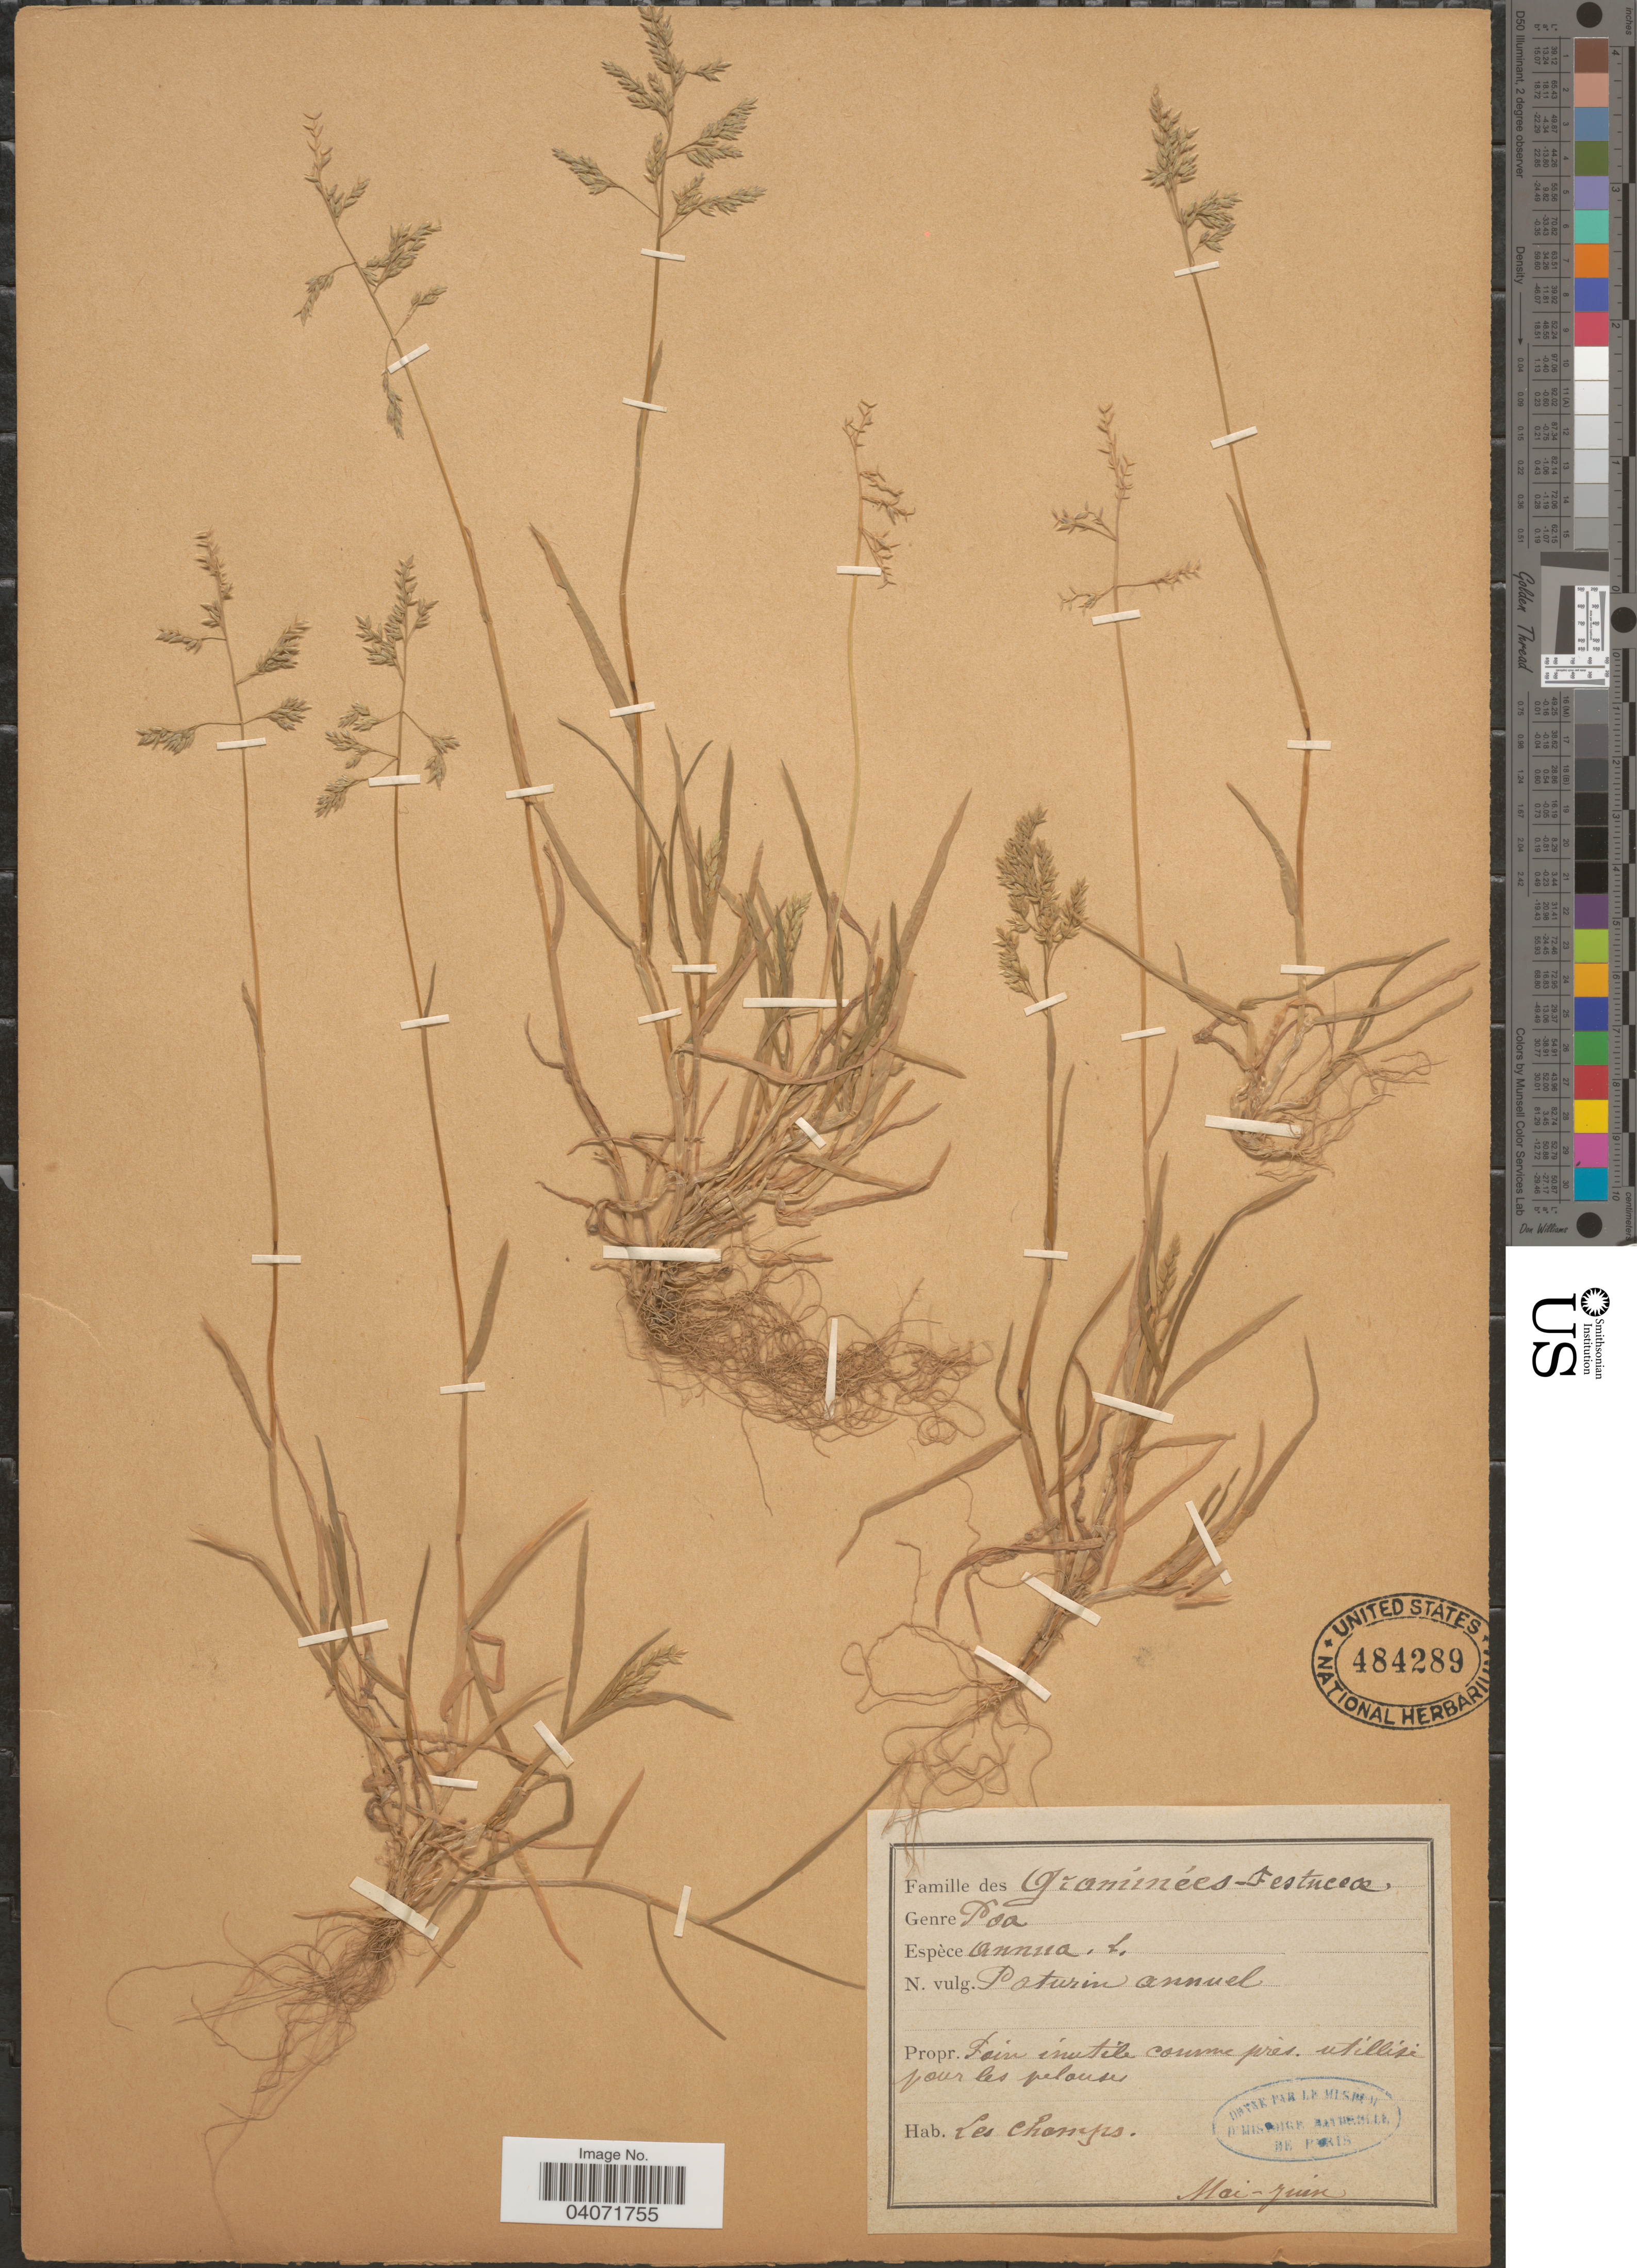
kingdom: Plantae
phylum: Tracheophyta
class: Liliopsida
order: Poales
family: Poaceae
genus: Poa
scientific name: Poa annua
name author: L.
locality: Fain inutile coume près. utillise pour les pelouses. Les Champs.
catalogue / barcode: US 484289